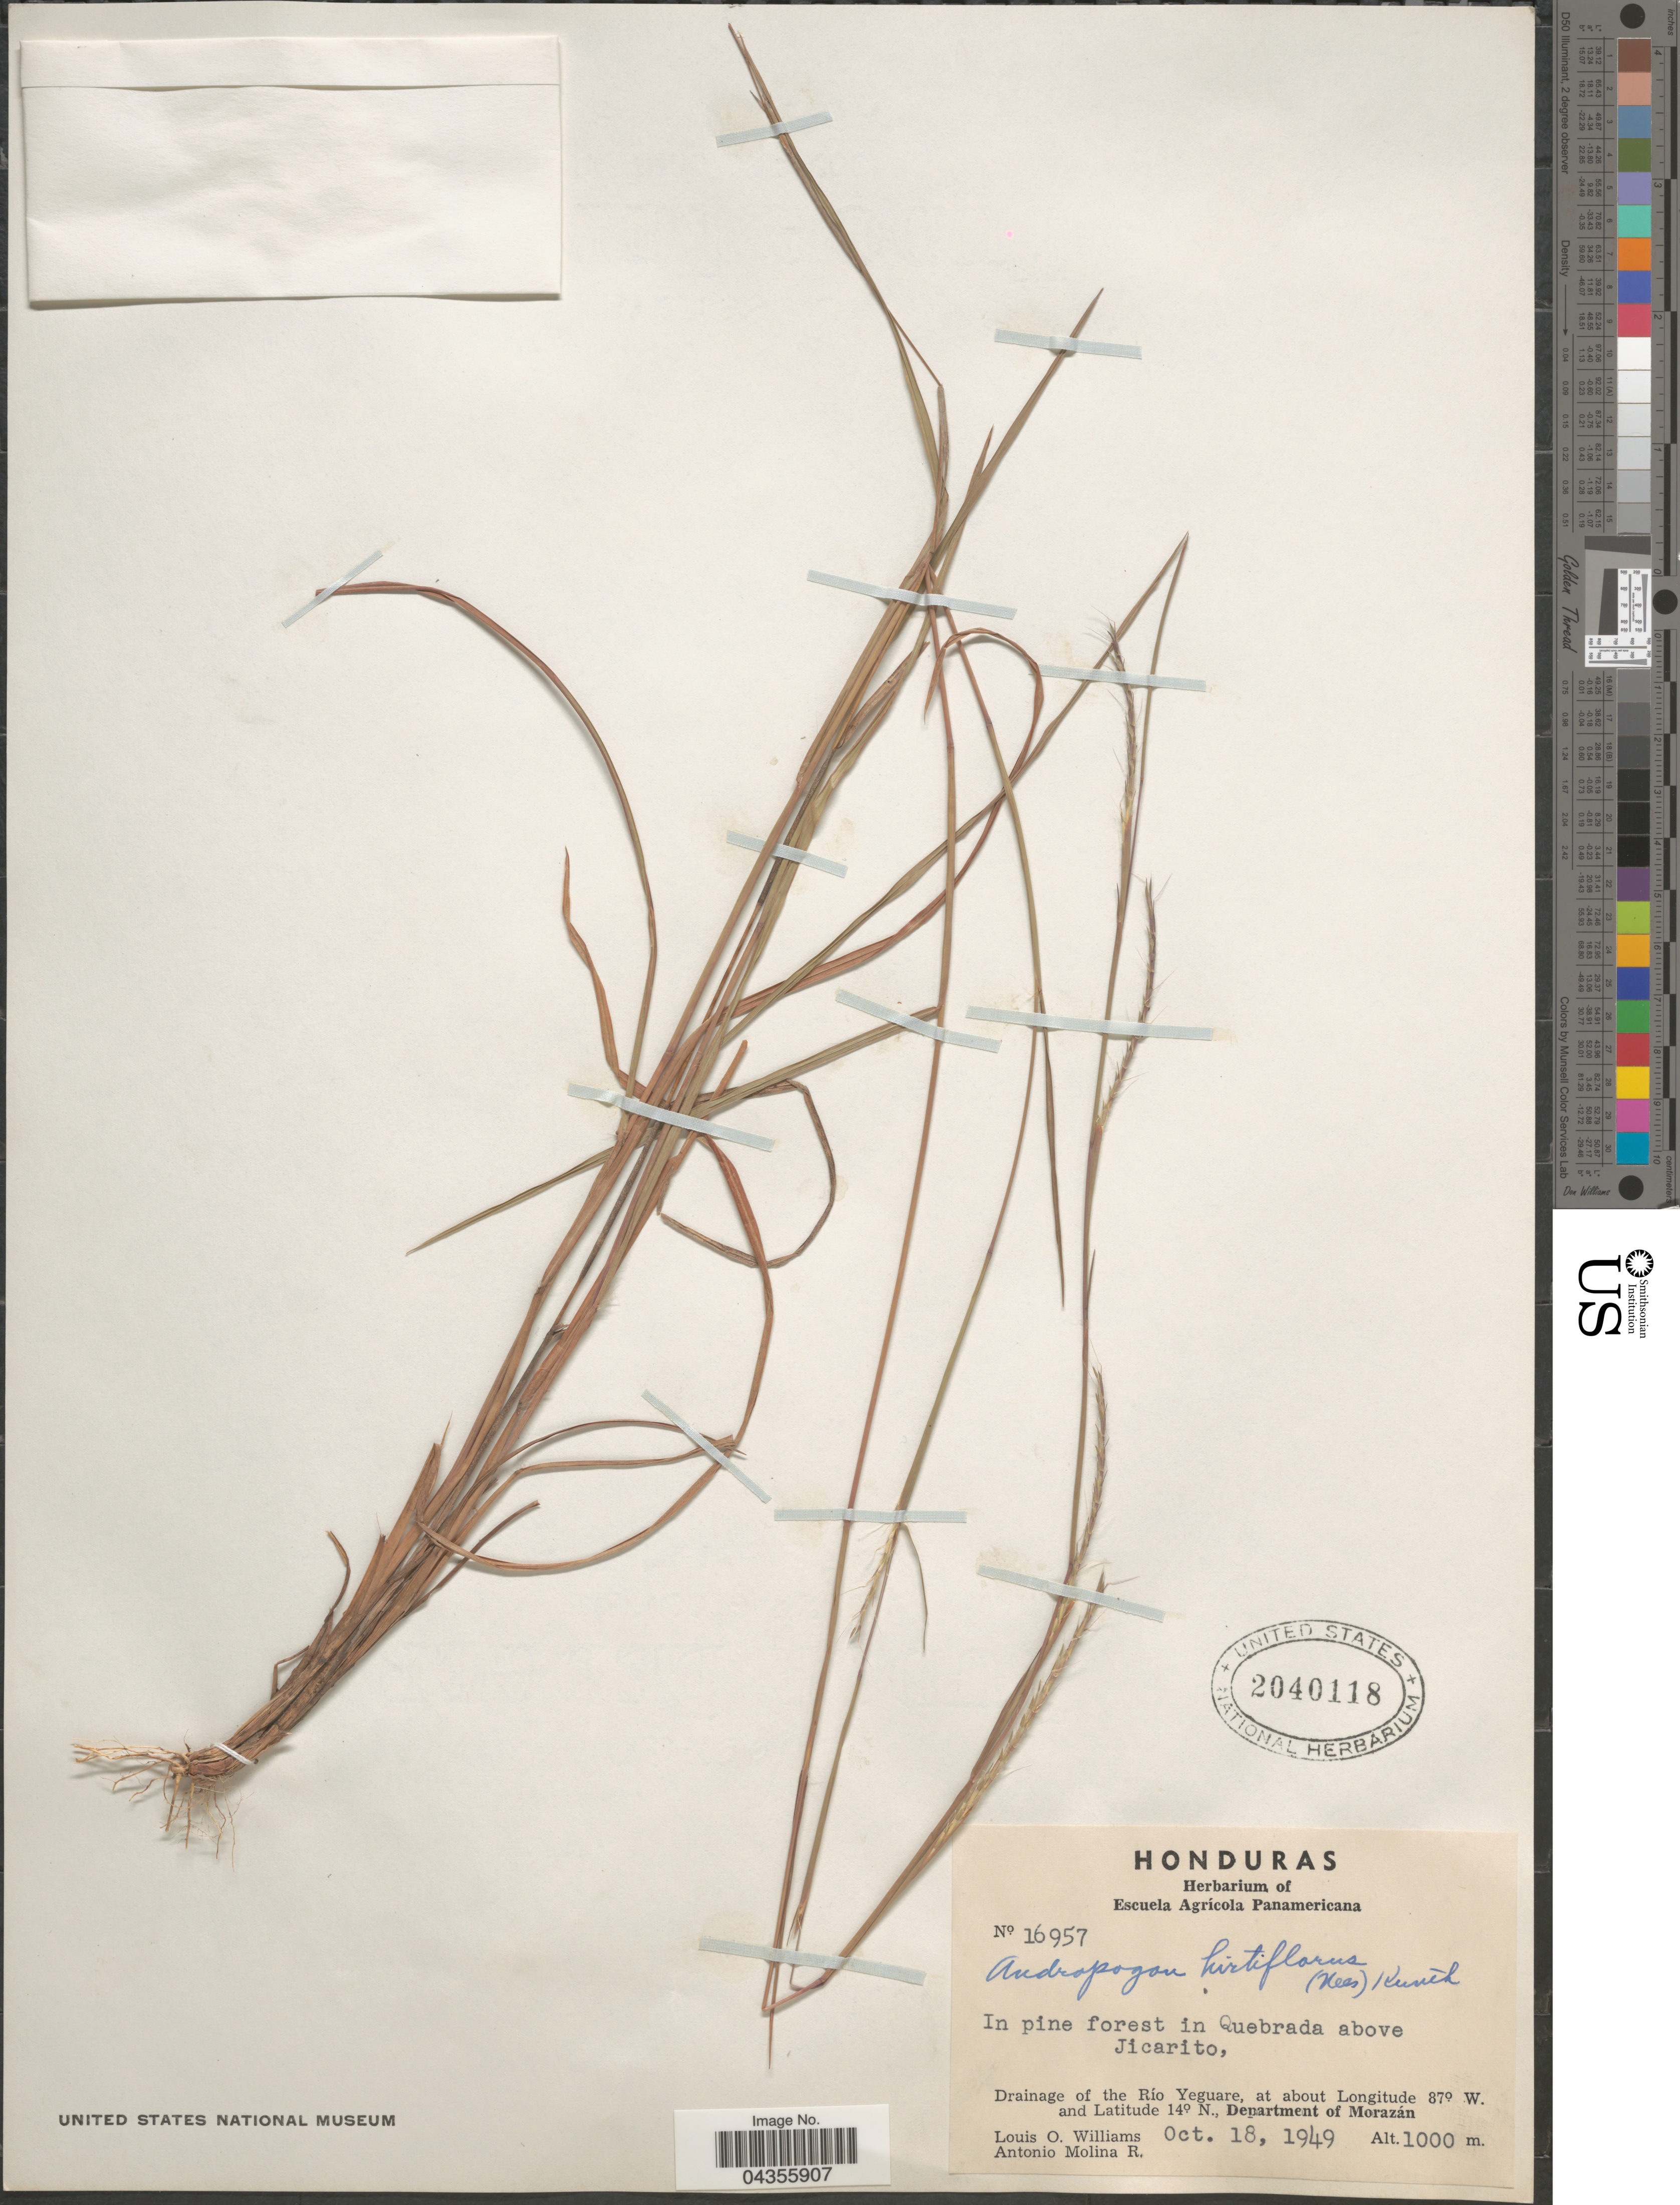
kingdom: Plantae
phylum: Tracheophyta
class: Liliopsida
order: Poales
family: Poaceae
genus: Schizachyrium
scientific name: Schizachyrium sanguineum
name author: (Retz.) Alston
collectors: L. O. Williams & A. Molina R.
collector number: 16957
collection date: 1949-10-18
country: Honduras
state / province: Fco. Morazán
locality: In pine forest in Quebrada above Jicarito, Drainage of the Río Yeguare, Department of Morazán.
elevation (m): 1000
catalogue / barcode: US 2040118